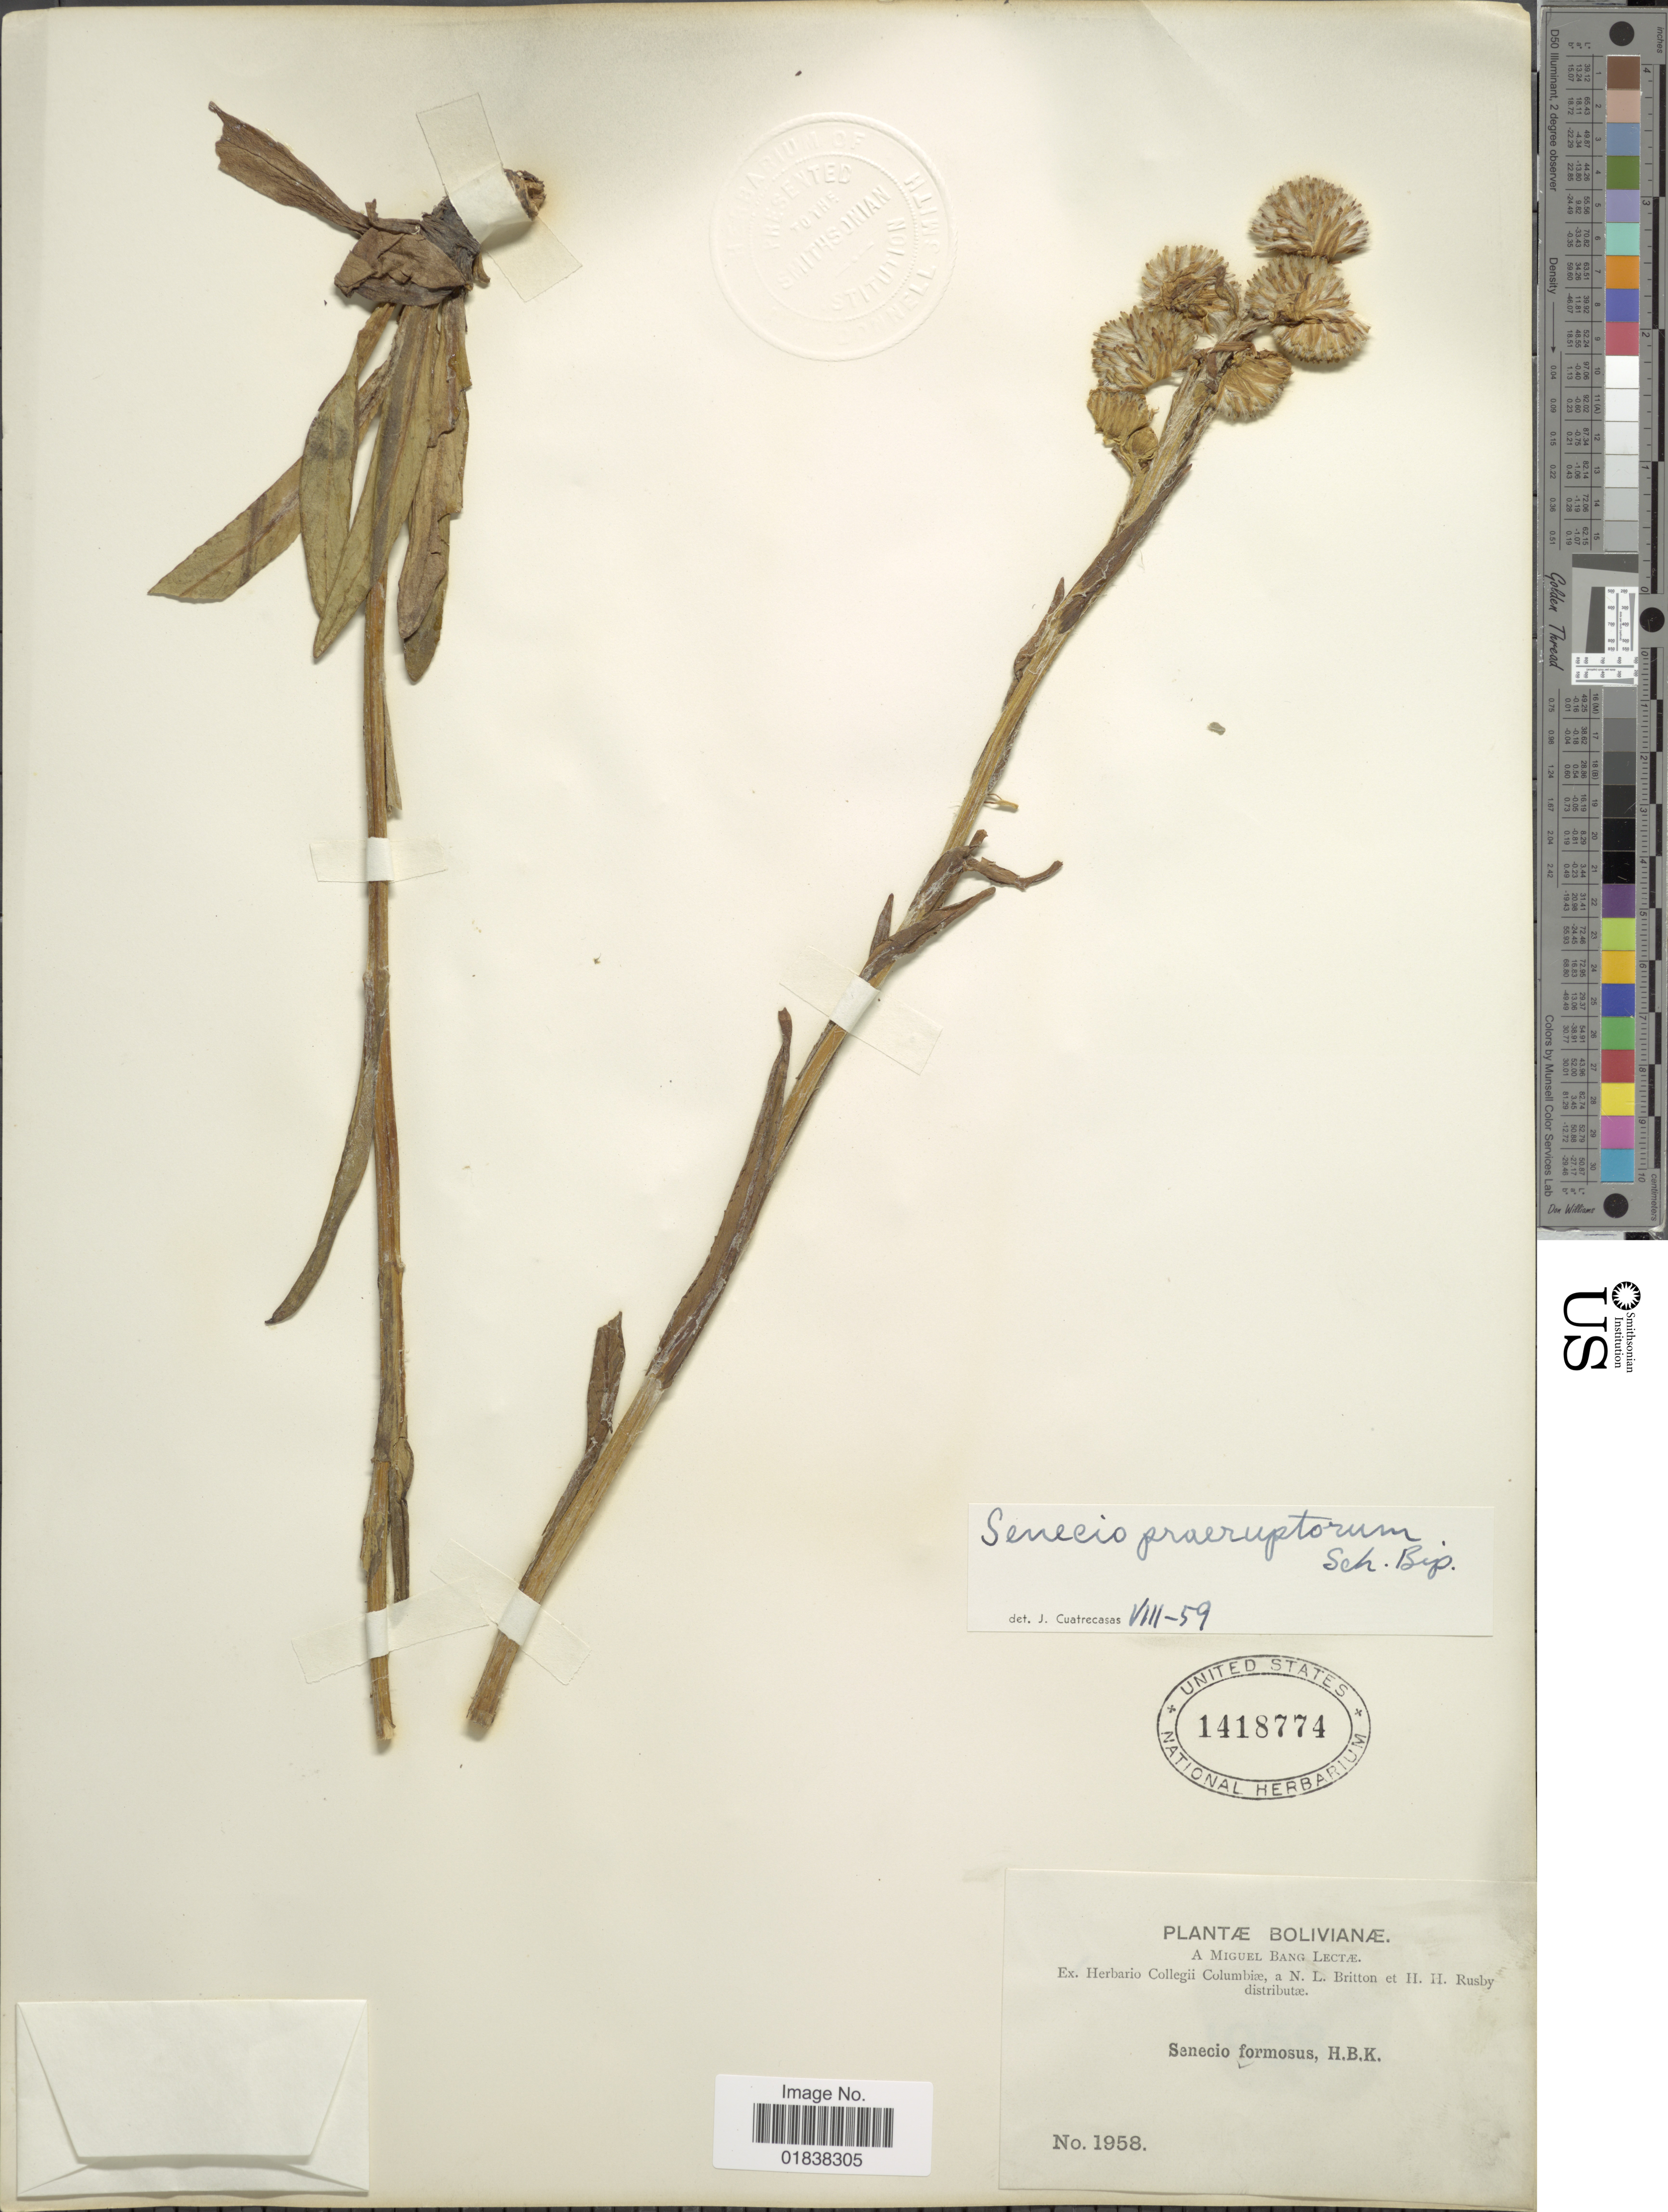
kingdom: Plantae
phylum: Tracheophyta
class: Magnoliopsida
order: Asterales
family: Asteraceae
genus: Senecio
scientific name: Senecio puna-sessilis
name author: Cuatrec.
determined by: Salomon, Luciana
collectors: M. Bang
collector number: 1958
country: Bolivia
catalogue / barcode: US 1418774